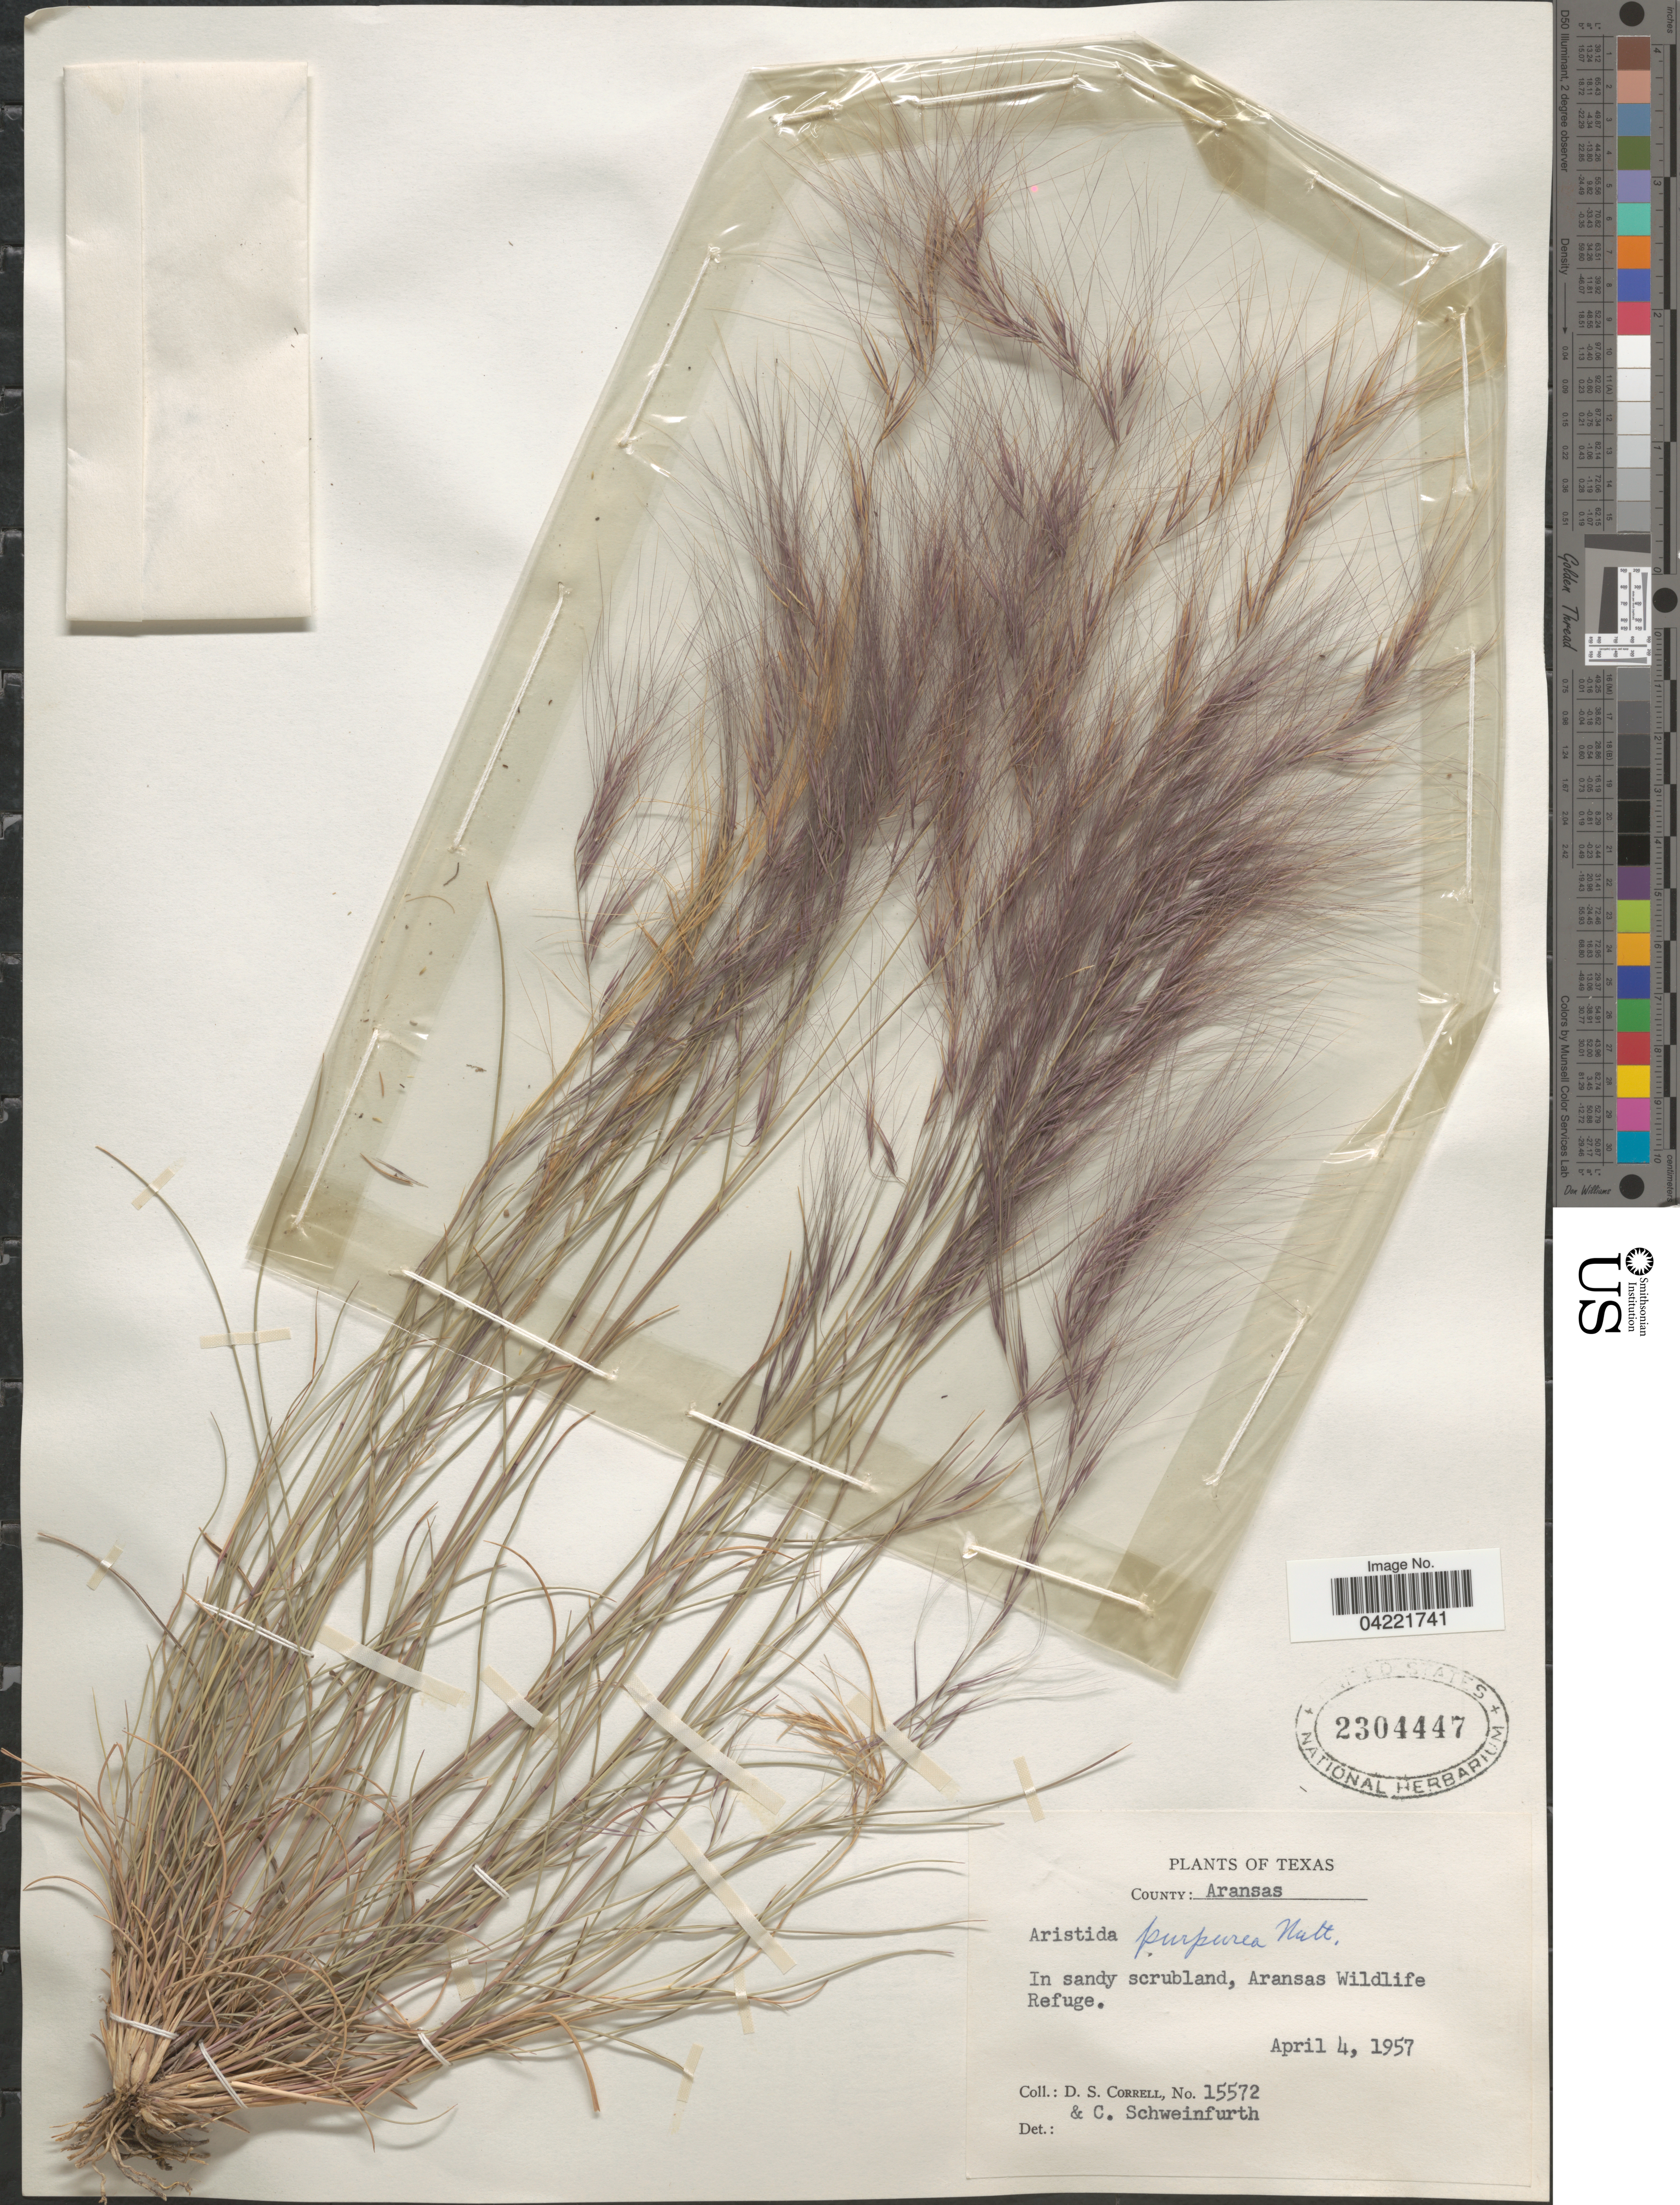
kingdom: Plantae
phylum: Tracheophyta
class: Liliopsida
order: Poales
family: Poaceae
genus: Aristida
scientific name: Aristida purpurea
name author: Nutt.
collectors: D. S. Correll & C. Schweinfurth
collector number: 15572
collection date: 1957-04-04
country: United States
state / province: Texas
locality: County: Aransas. In sandy scrubland, Aransas Wildlife Refuge.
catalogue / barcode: US 2304447